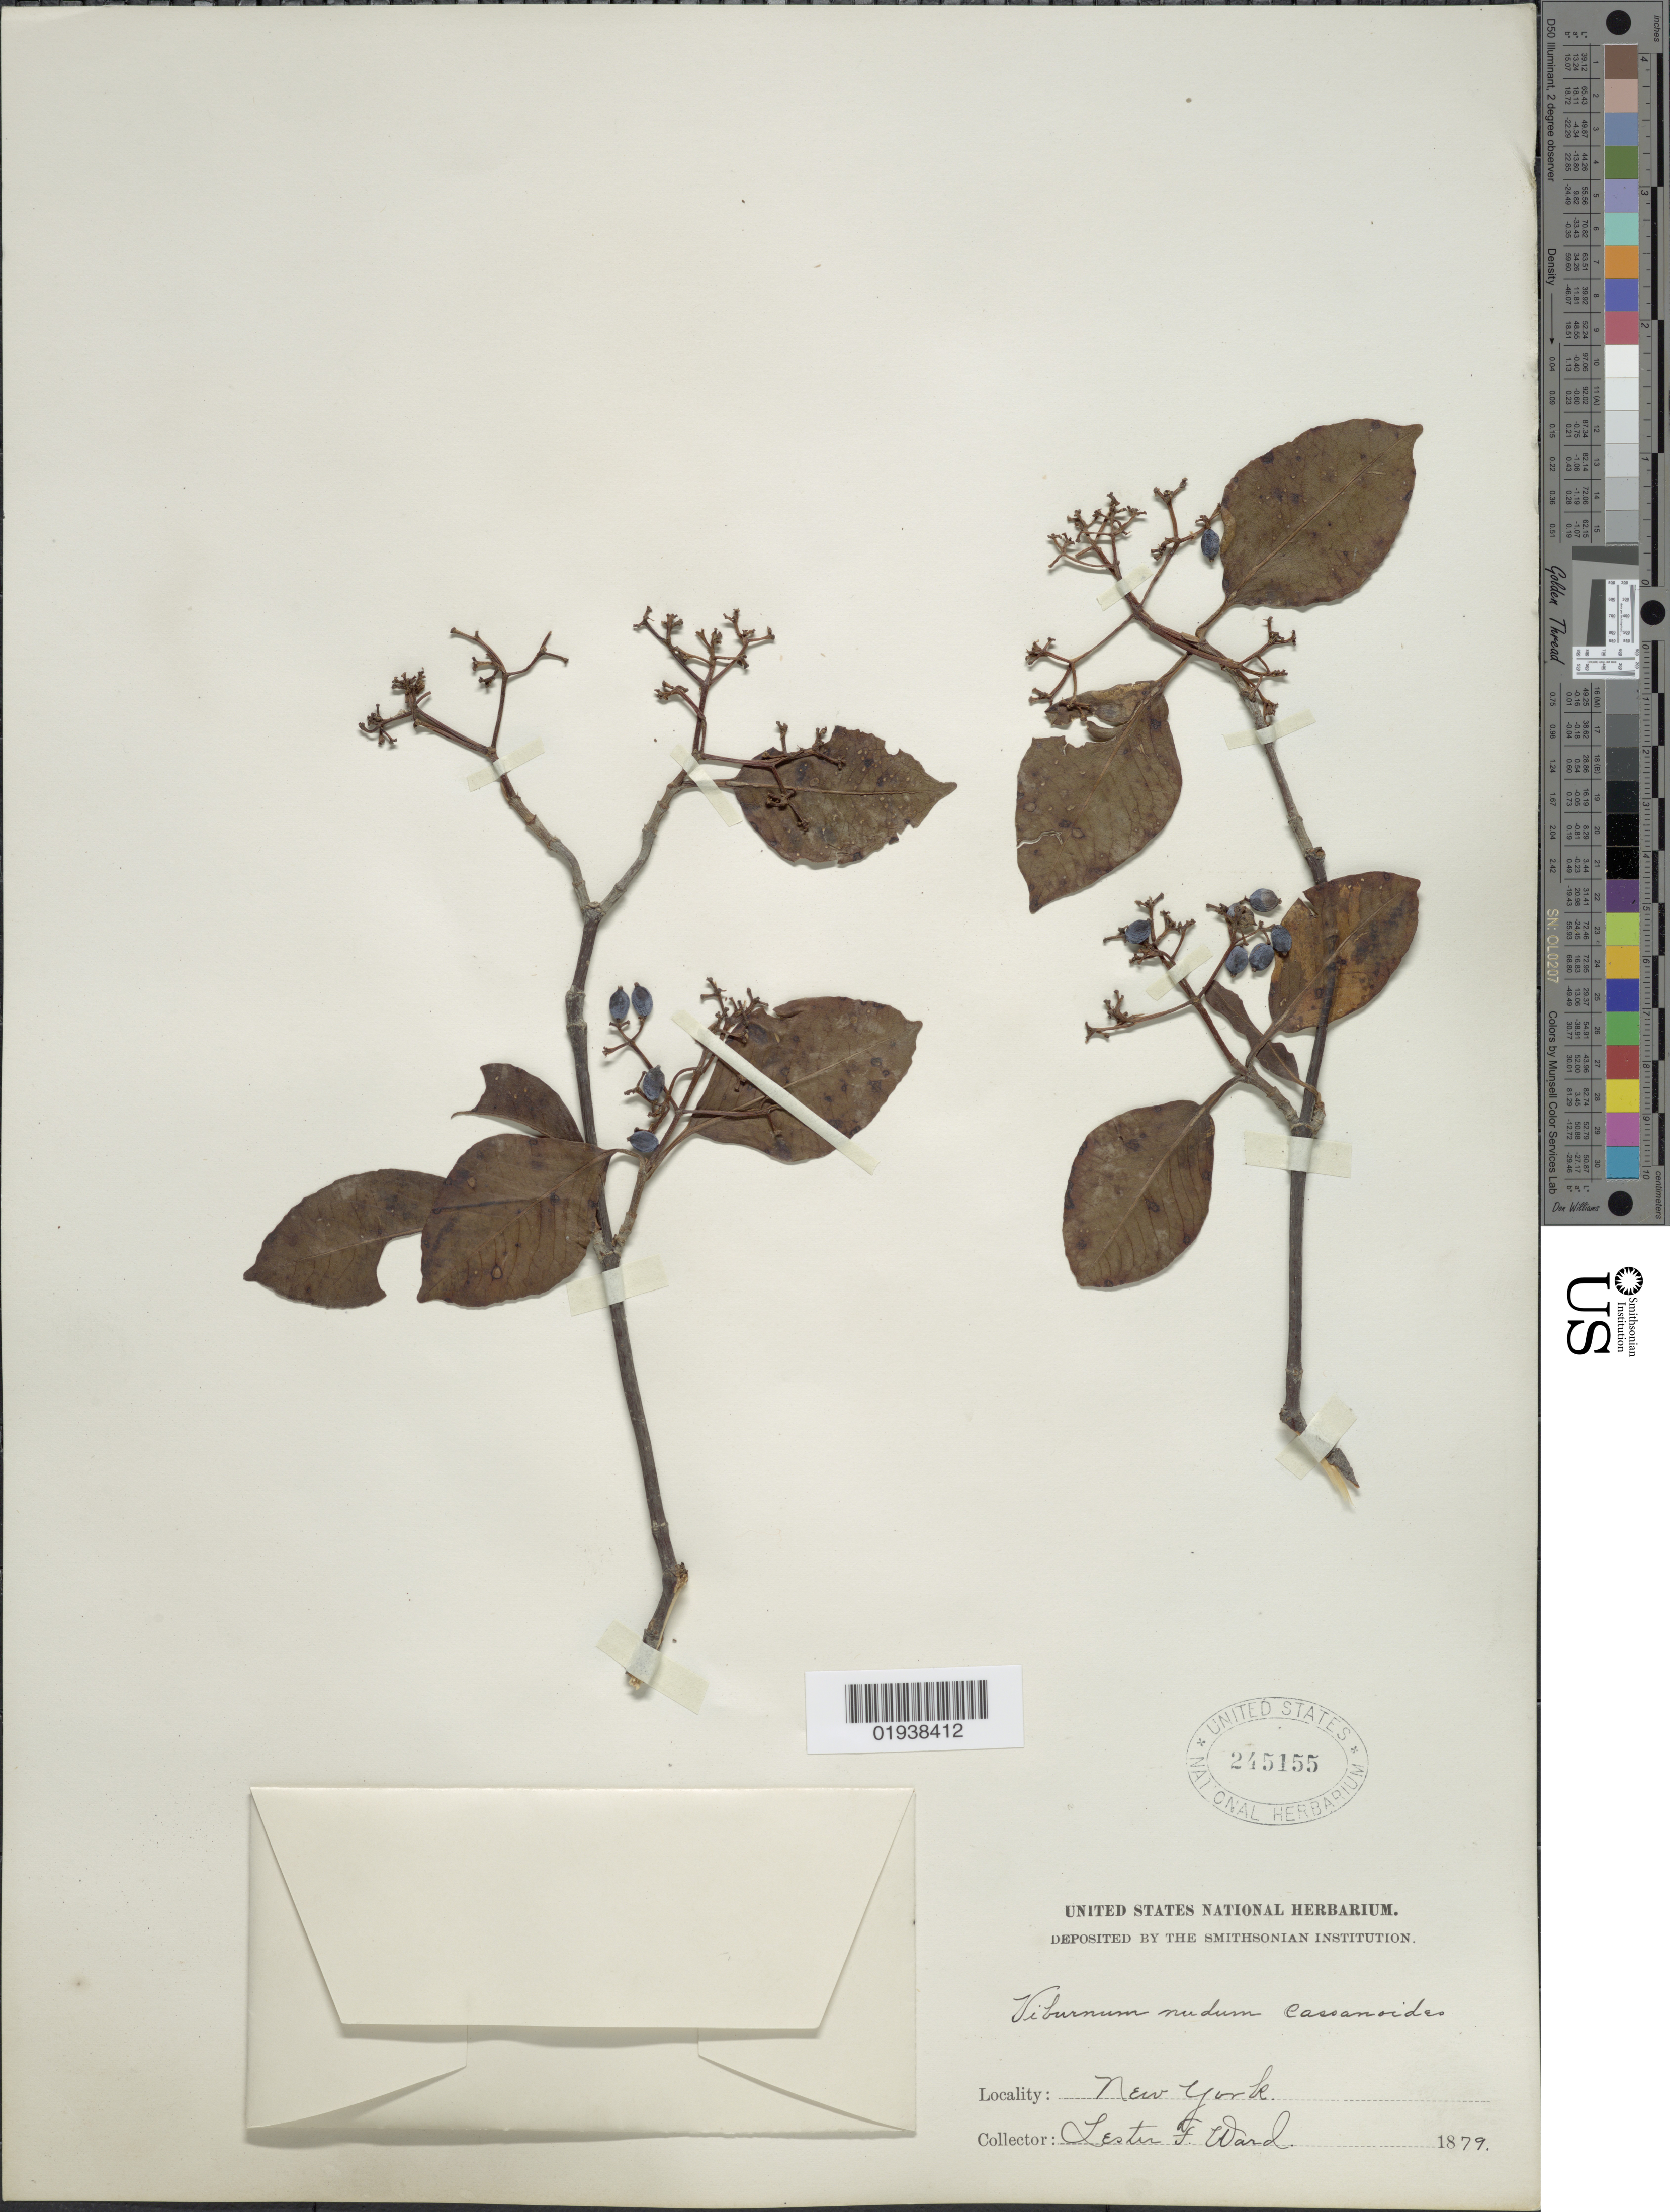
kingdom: Plantae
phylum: Tracheophyta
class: Magnoliopsida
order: Dipsacales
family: Viburnaceae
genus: Viburnum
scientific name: Viburnum cassinoides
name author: L.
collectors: L. F. Ward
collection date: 1879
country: United States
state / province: New York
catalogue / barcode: US 245155